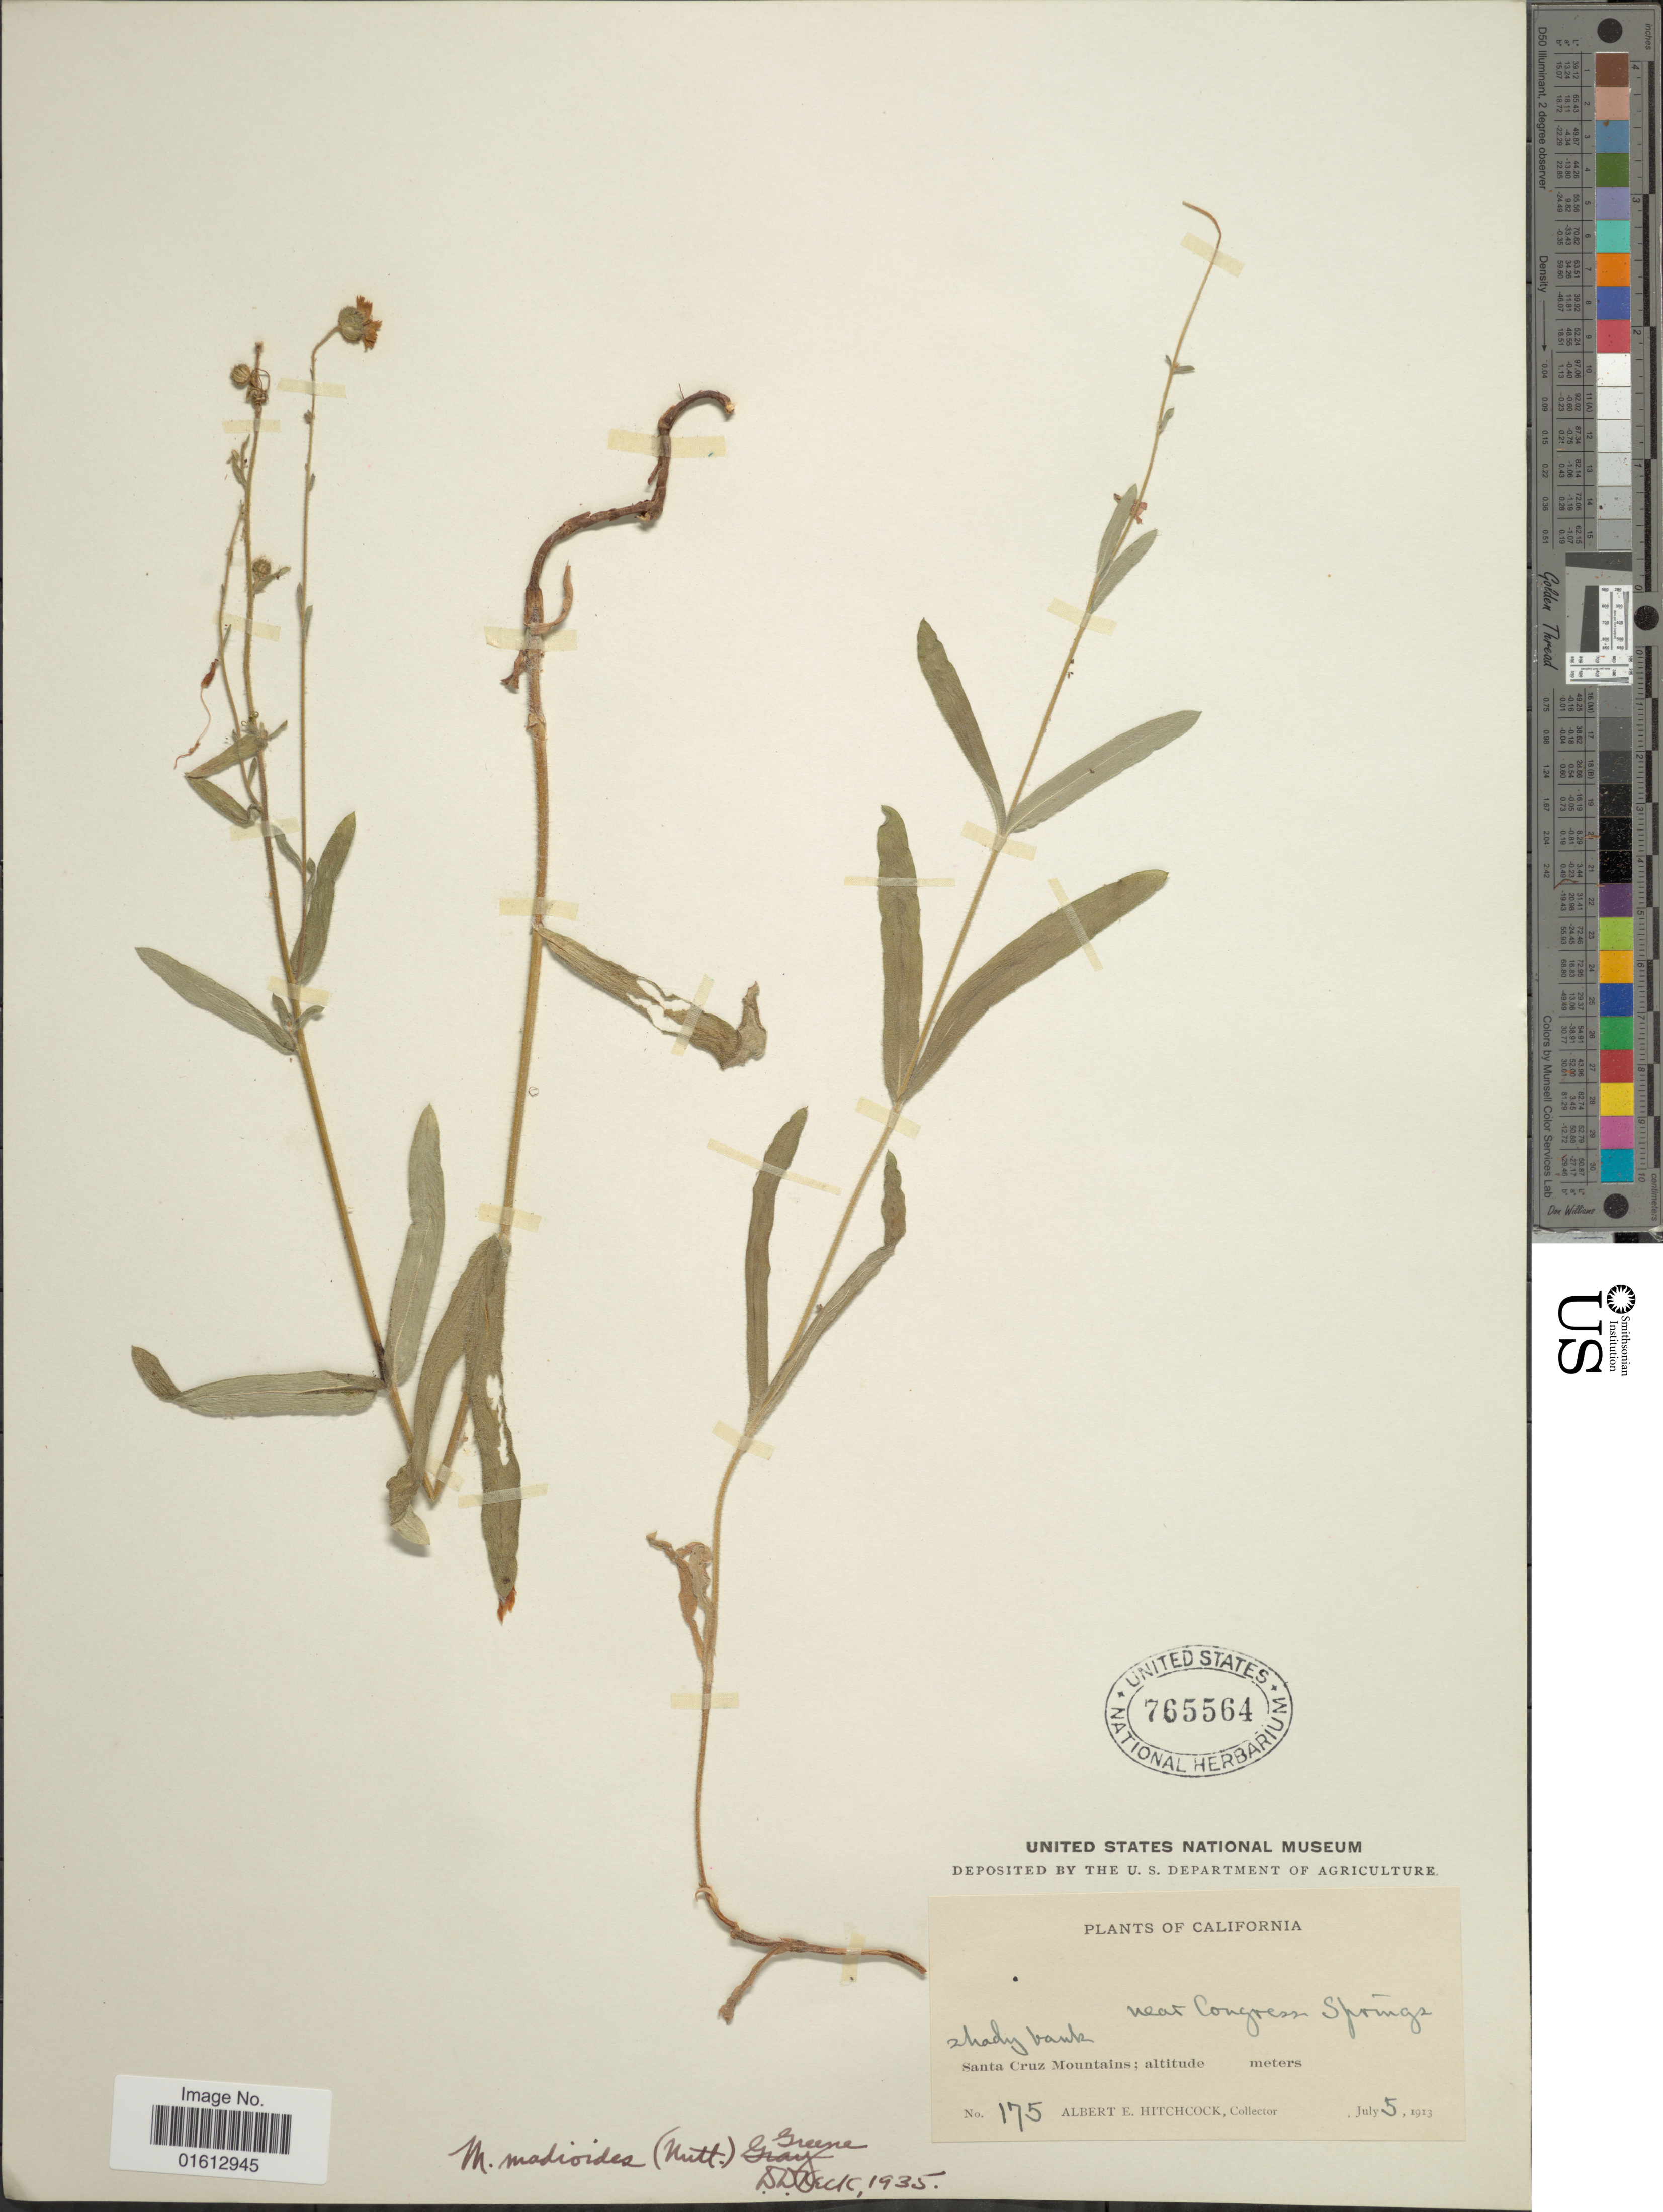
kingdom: Plantae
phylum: Tracheophyta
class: Magnoliopsida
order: Asterales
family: Asteraceae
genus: Madia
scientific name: Madia madioides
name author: (Nutt.) Greene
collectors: A. S. Hitchcock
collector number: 175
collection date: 1913-07-05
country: United States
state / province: California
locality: California, Santa Cruz Mountains.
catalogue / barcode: US 765564